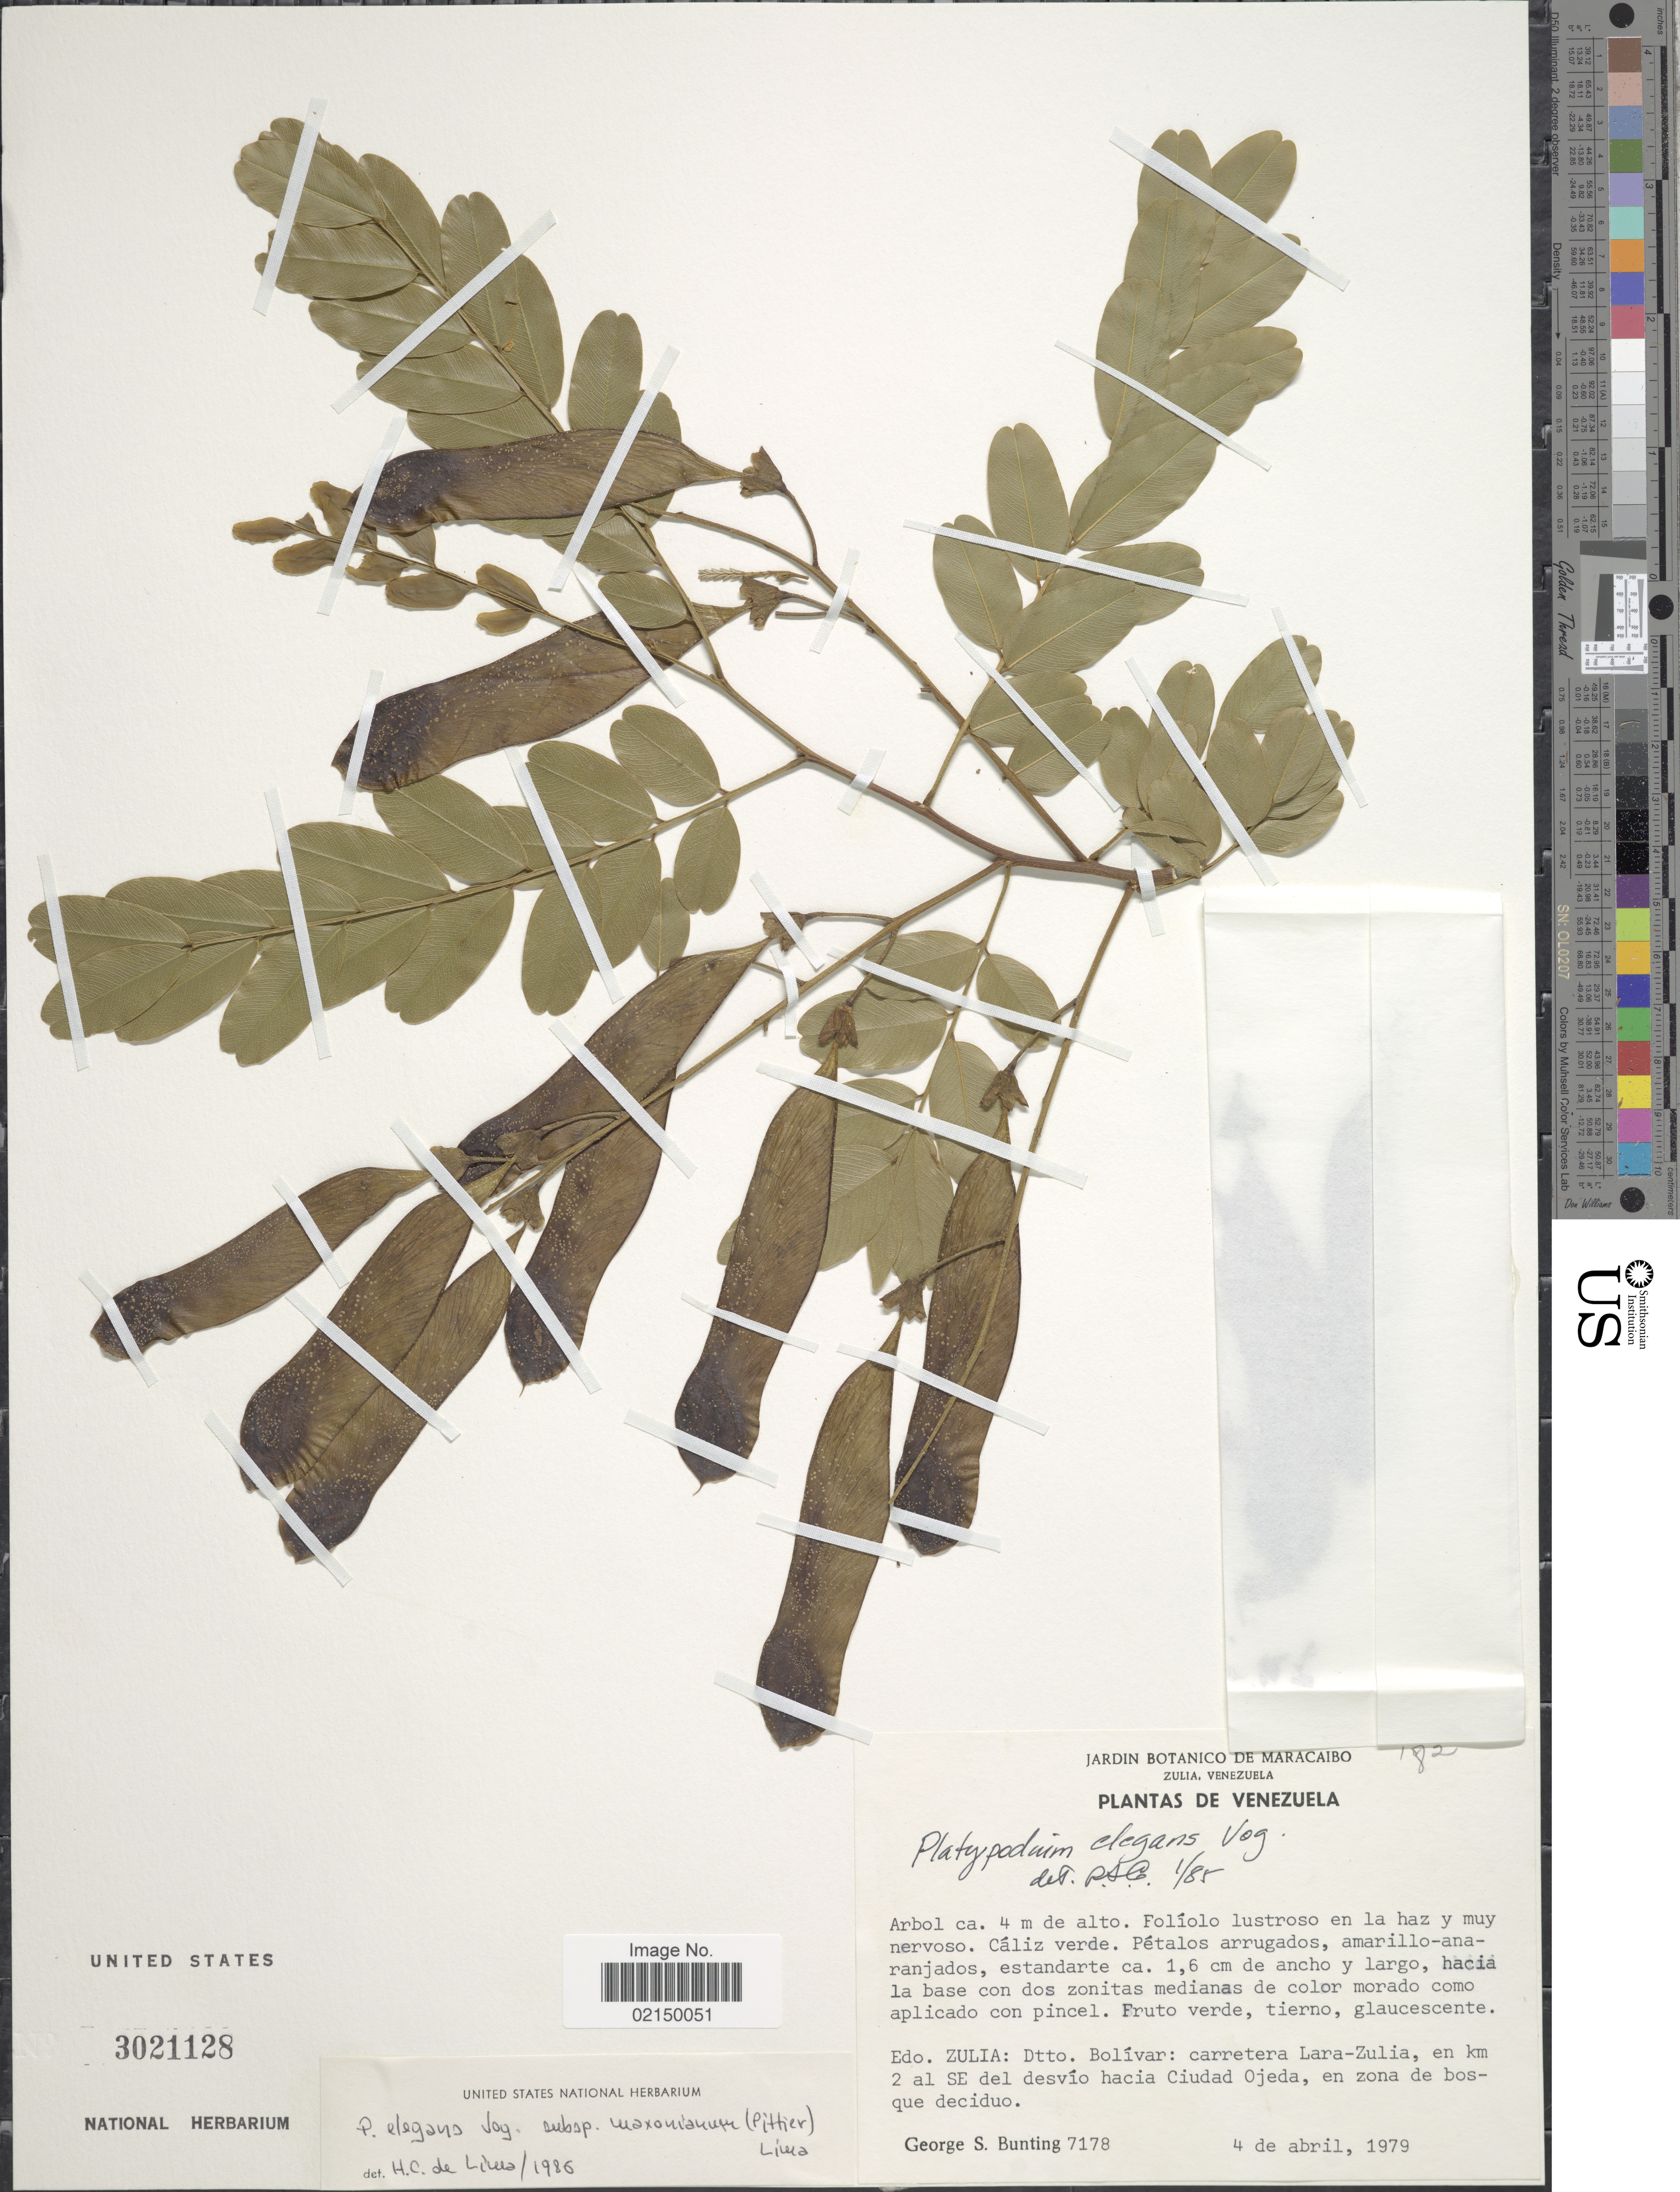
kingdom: Plantae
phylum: Tracheophyta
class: Magnoliopsida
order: Fabales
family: Fabaceae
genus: Platypodium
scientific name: Platypodium elegans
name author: Vogel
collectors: G. S. Bunting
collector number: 7178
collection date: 1979-04-04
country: Venezuela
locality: Edo. Zulia: Dtto. Bolivar: carretera Lara-Zulia, en km. 2 al SE del desvio hacia Ciudad Ojeda, en zona de bosque deciduo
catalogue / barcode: US 3021128